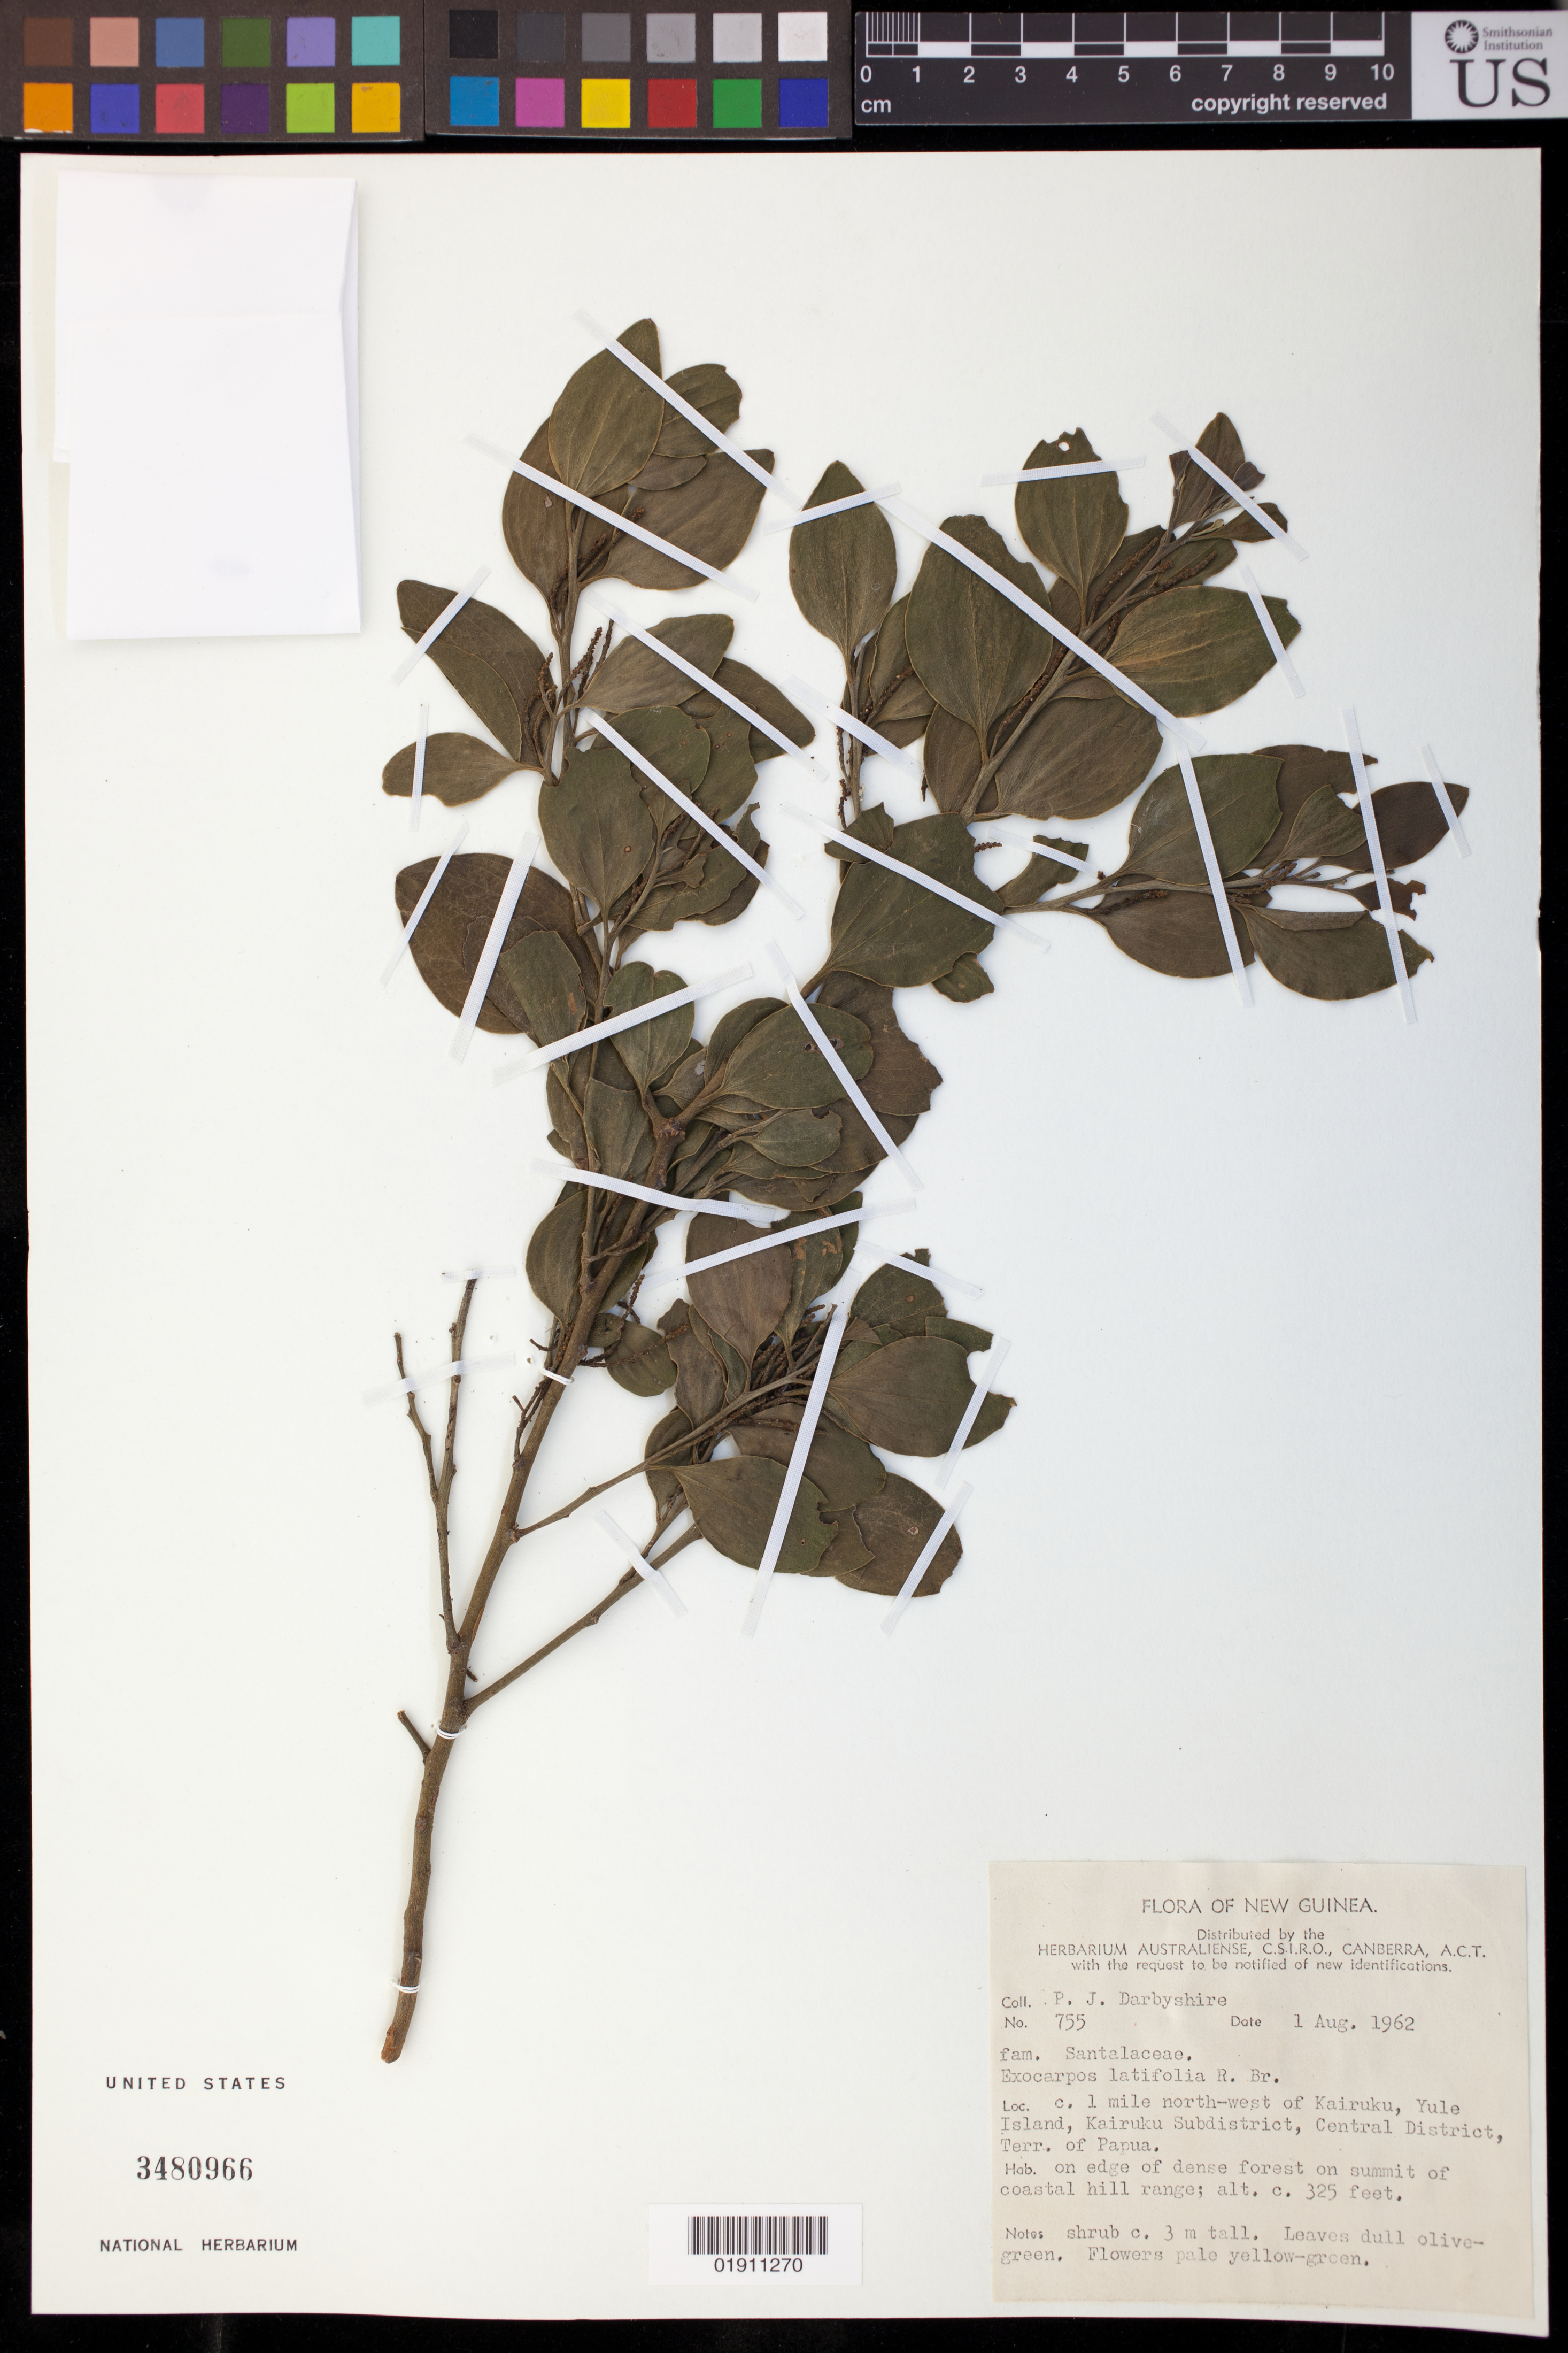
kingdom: Plantae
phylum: Tracheophyta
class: Magnoliopsida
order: Santalales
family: Santalaceae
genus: Exocarpos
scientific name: Exocarpos latifolius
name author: R. Br.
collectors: P. Darbyshire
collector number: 755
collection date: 1962-08-01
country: Papua New Guinea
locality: c. 1 mile north-west of Kairuku, Yule Island, Kairuku Subdistrict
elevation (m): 99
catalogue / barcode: US 3480966